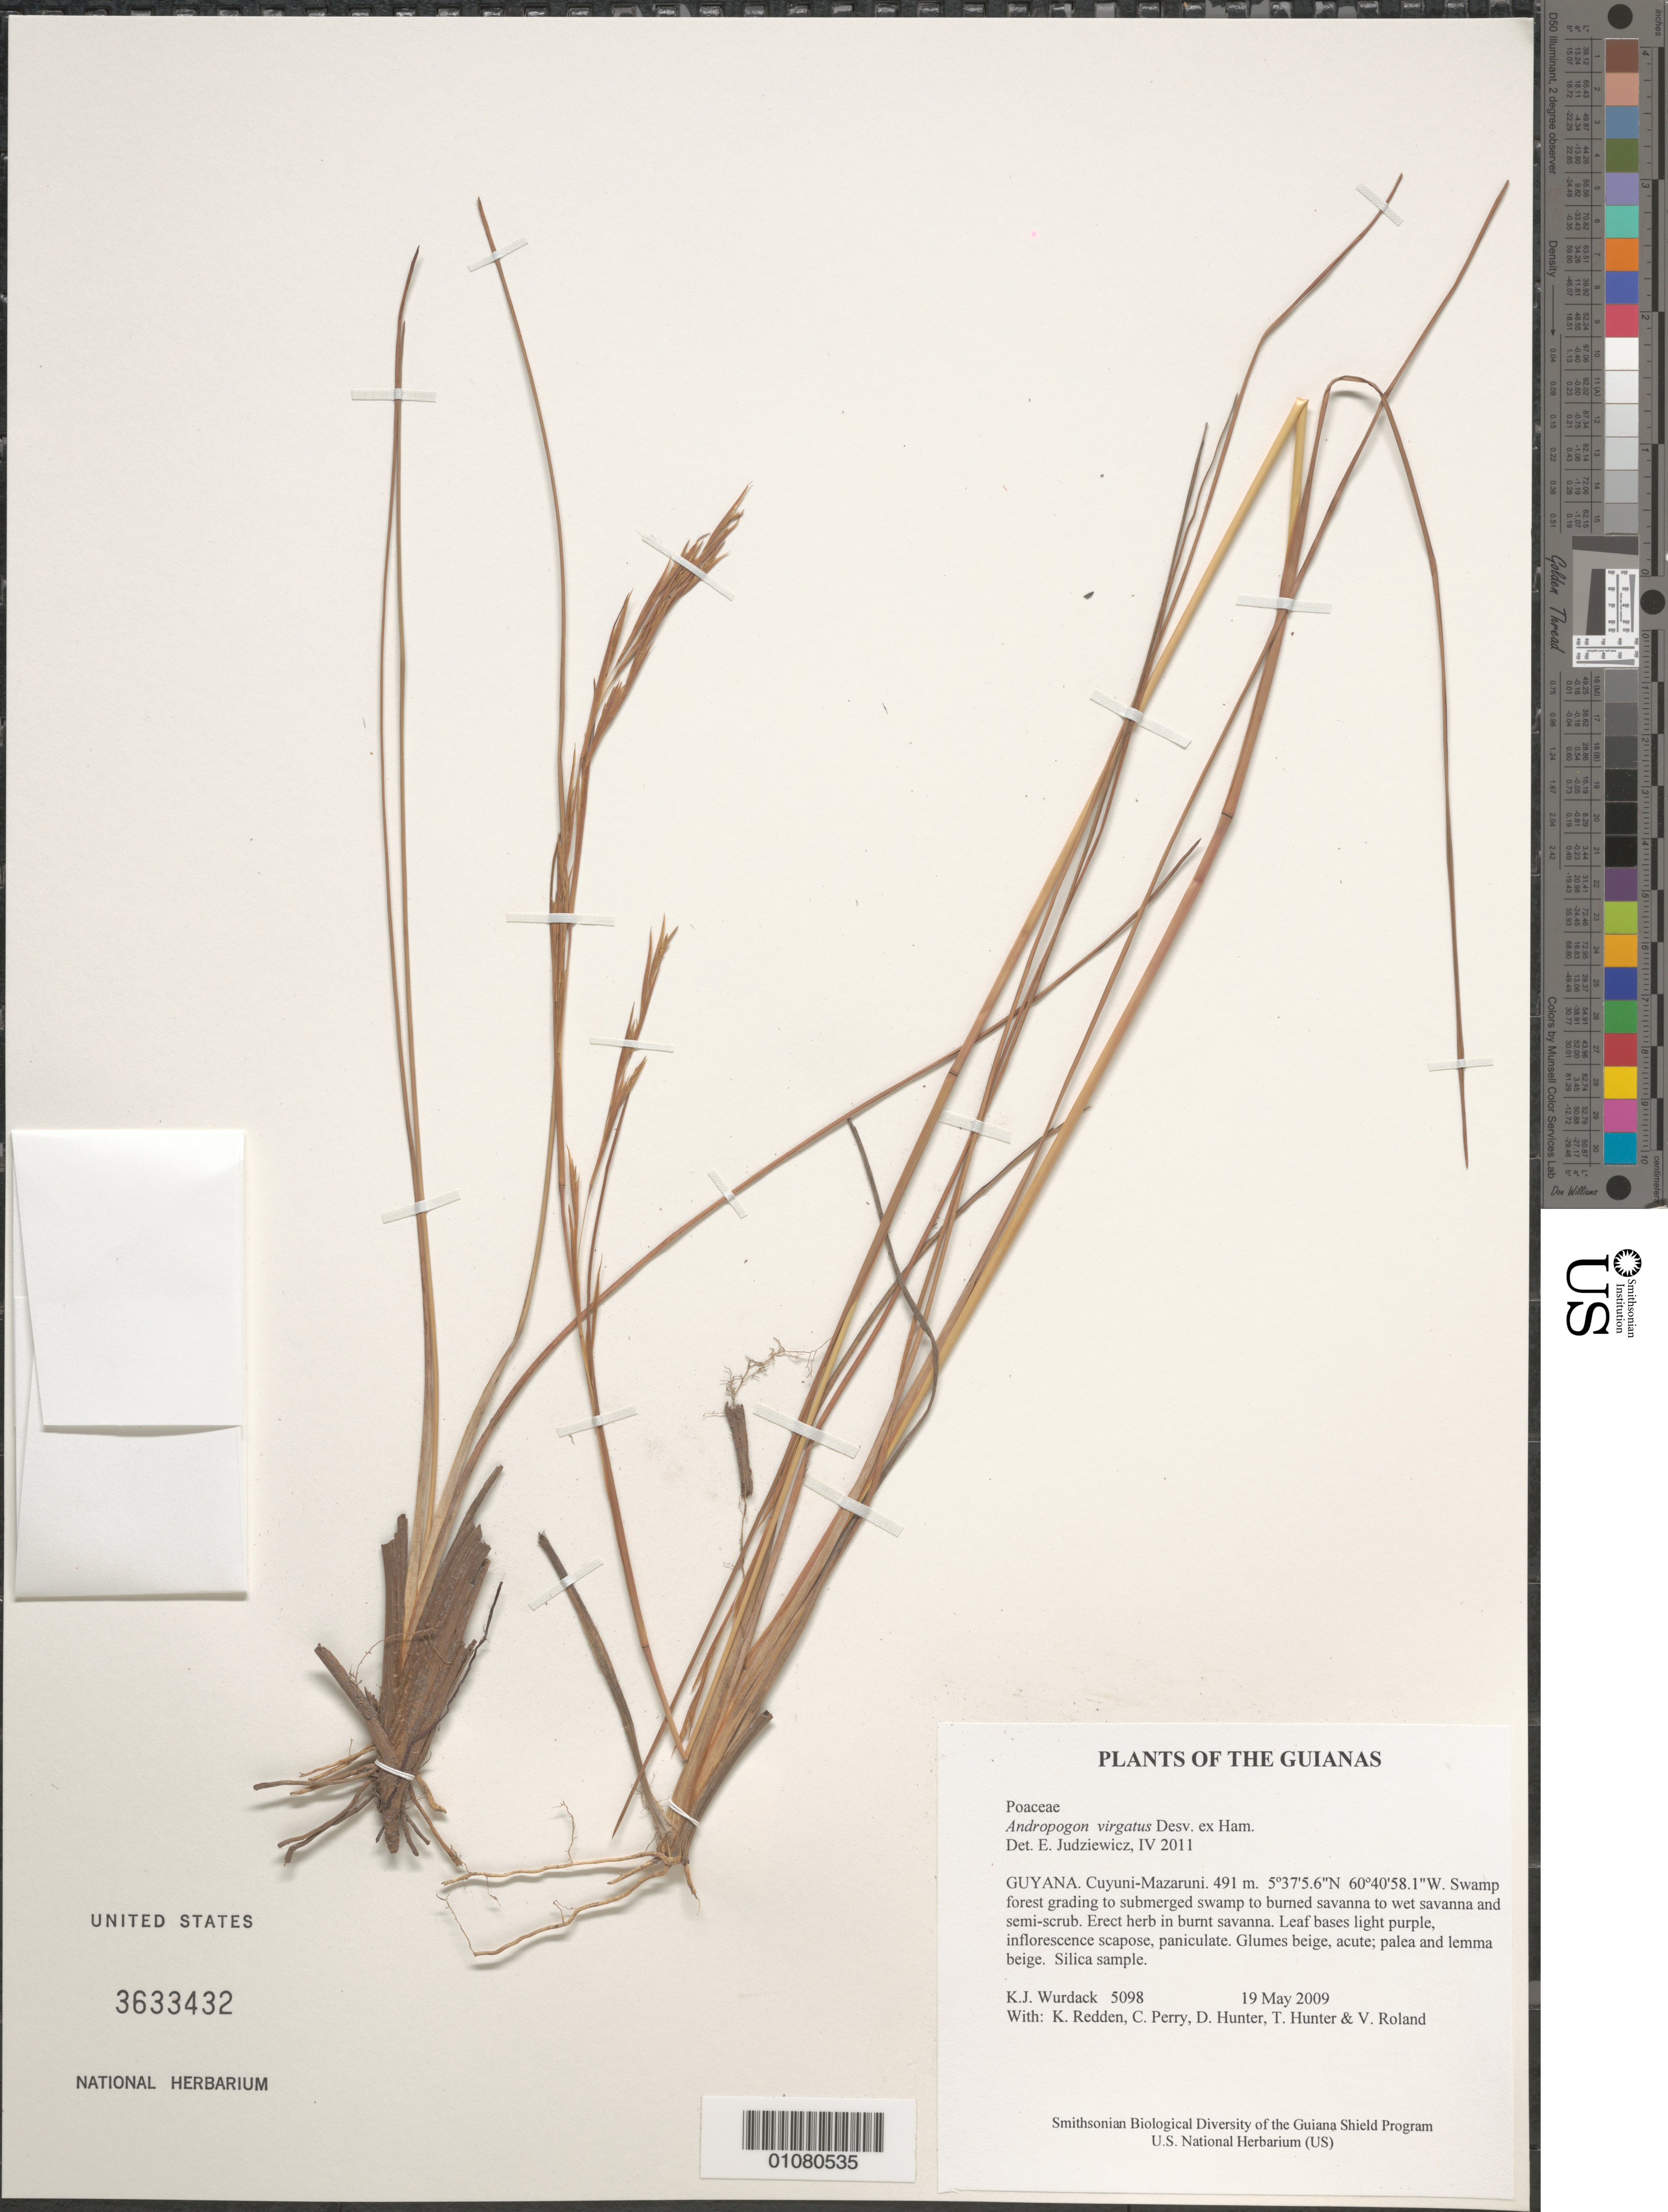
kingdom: Plantae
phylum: Tracheophyta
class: Liliopsida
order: Poales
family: Poaceae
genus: Andropogon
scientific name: Andropogon virgatus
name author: Desv. ex Ham.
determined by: Judziewicz, E. J.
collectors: K. Wurdack, K. M. Redden, C. Perry, D. Hunter, T. Hunter & V. Roland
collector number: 5098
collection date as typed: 19 May 2009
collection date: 2009-05-19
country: Guyana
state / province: Cuyuni-Mazaruni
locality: Kato River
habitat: Swamp forest grading to submerged swamp to burned savanna to wet savanna and semi-scrub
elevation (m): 491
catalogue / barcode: US 3633432